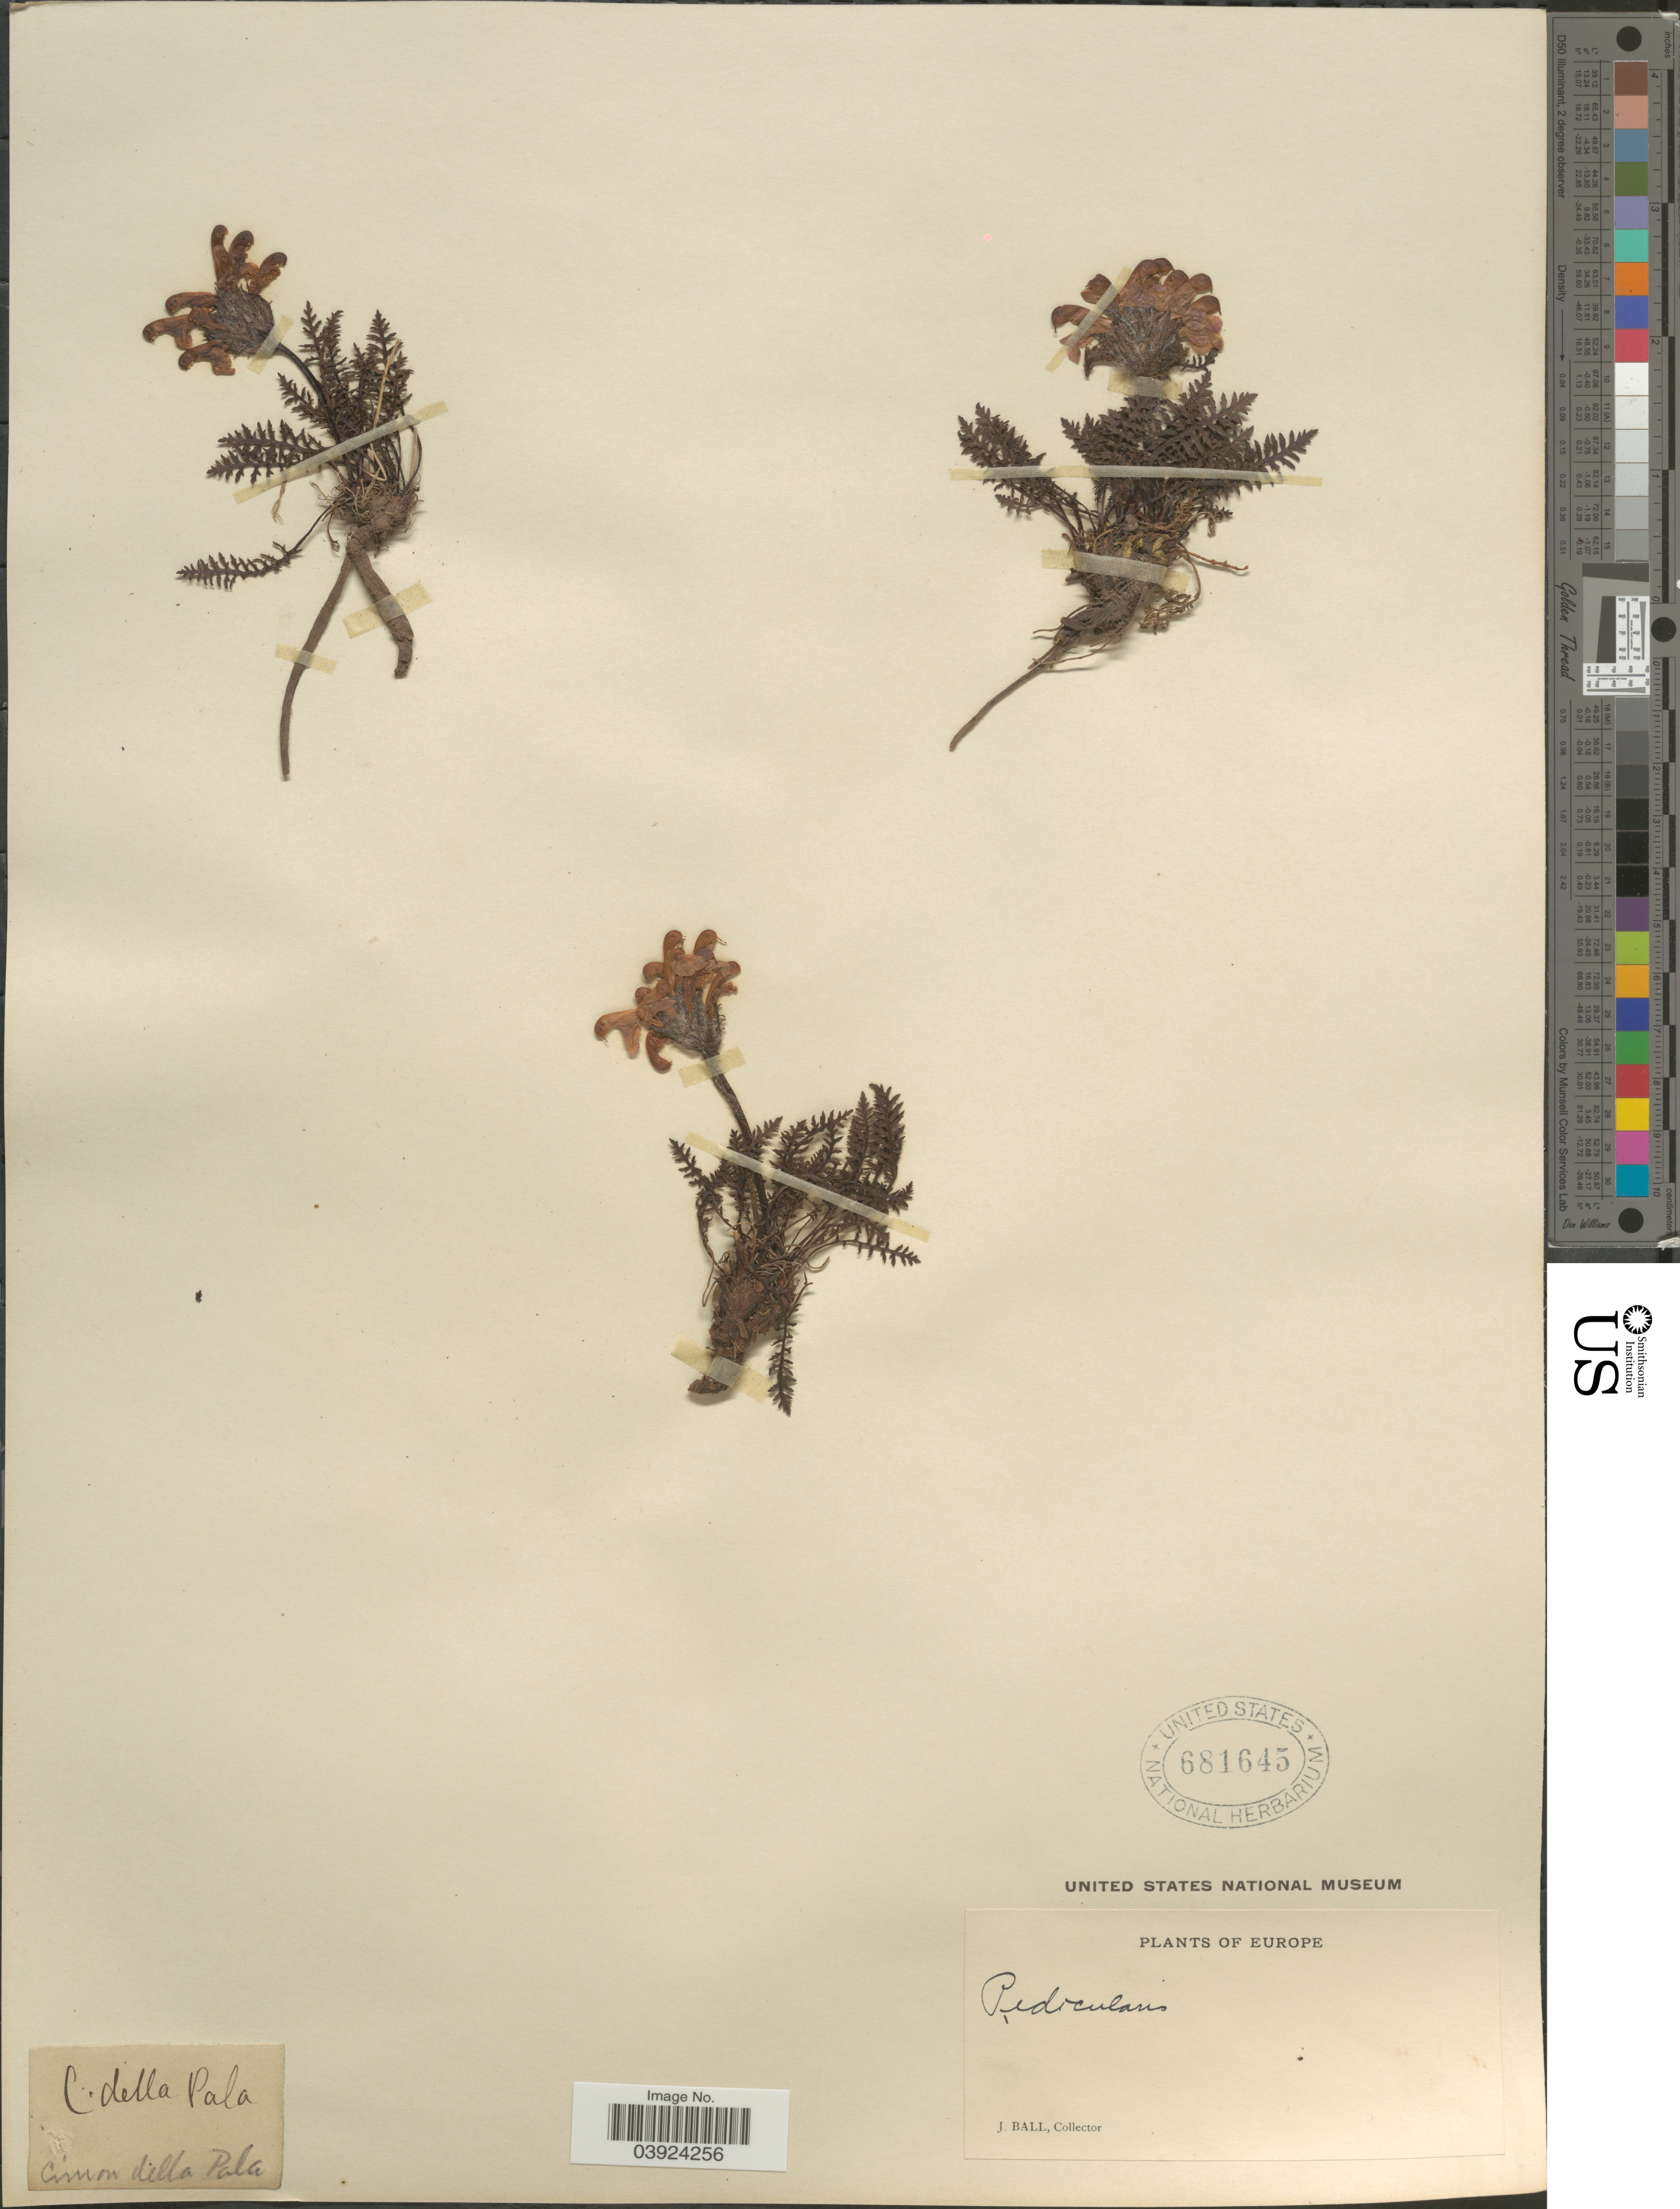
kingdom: Plantae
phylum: Tracheophyta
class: Magnoliopsida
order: Lamiales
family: Orobanchaceae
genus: Pedicularis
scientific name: Pedicularis sp.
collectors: J. Ball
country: Italy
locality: Cimon della Pala. Europe.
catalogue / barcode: US 681645